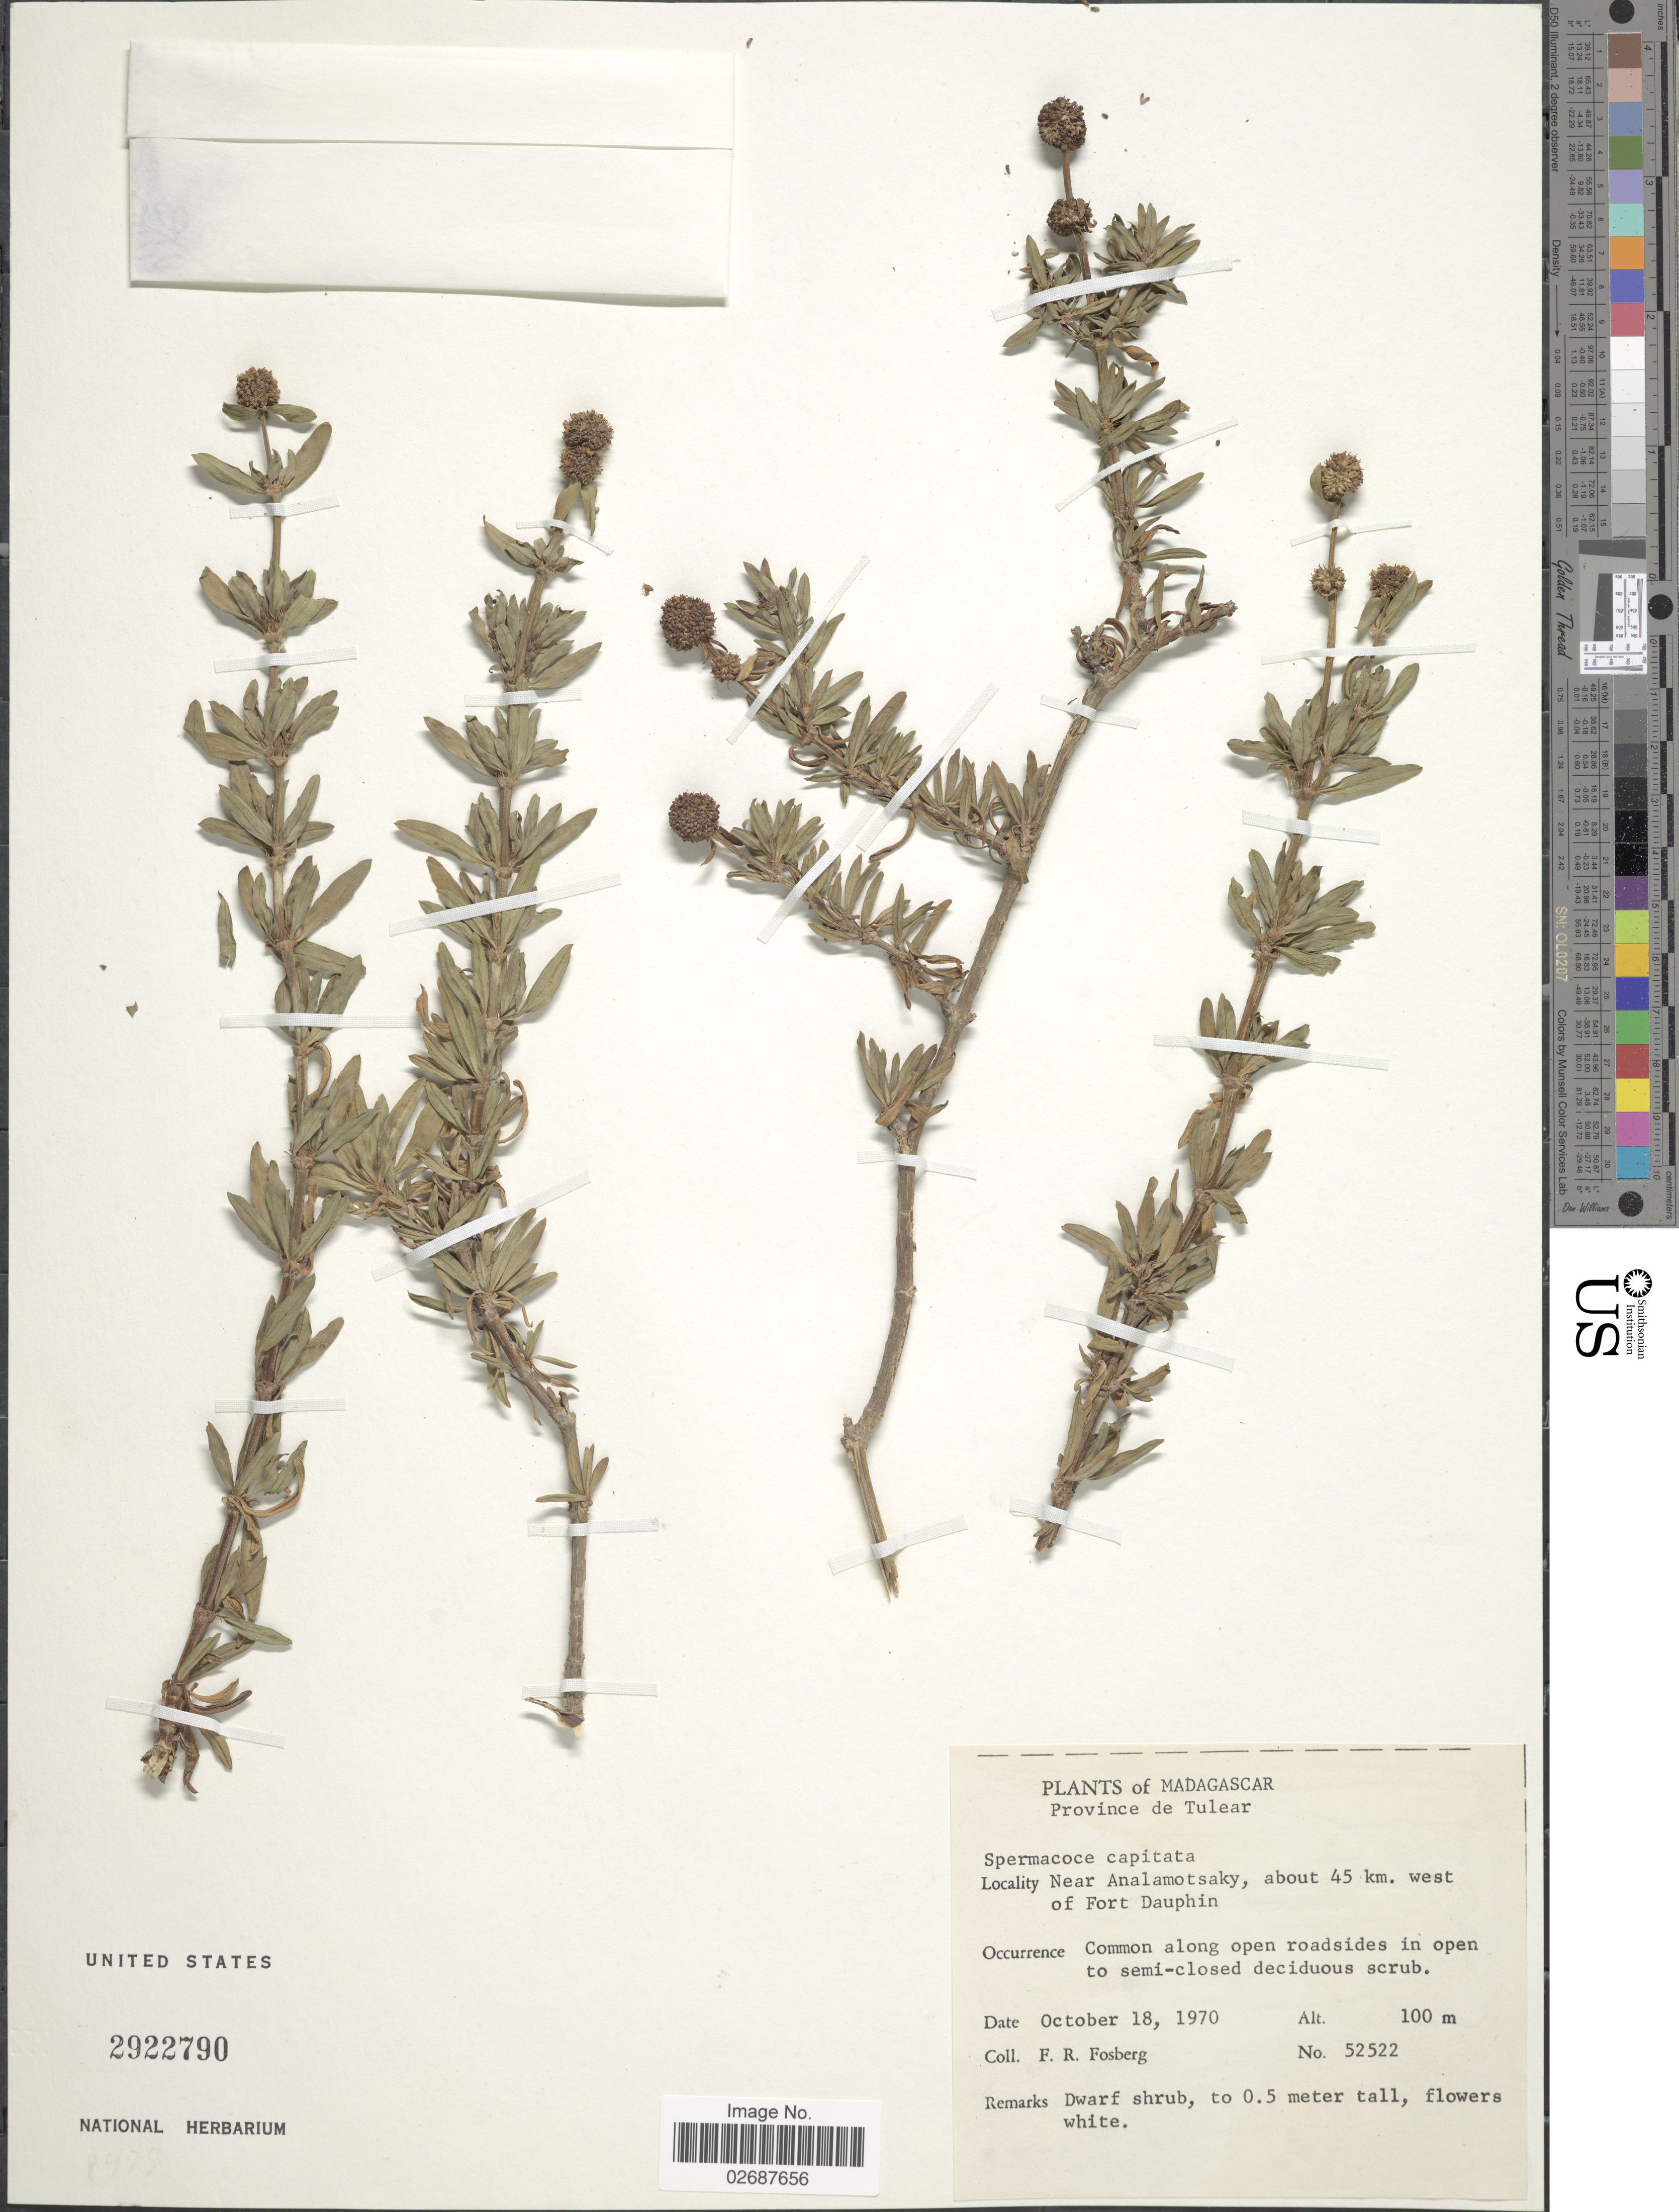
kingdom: Plantae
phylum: Tracheophyta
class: Magnoliopsida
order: Gentianales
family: Rubiaceae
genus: Borreria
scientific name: Borreria capitata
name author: (Ruiz & Pav.) DC.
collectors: F. R. Fosberg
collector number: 52522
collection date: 1970-10-18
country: Madagascar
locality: Province de Tulear, near Analamotsaky, about 45 km. west of Fort Dauphin, common along open roadsides.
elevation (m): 100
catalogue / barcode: US 2922790